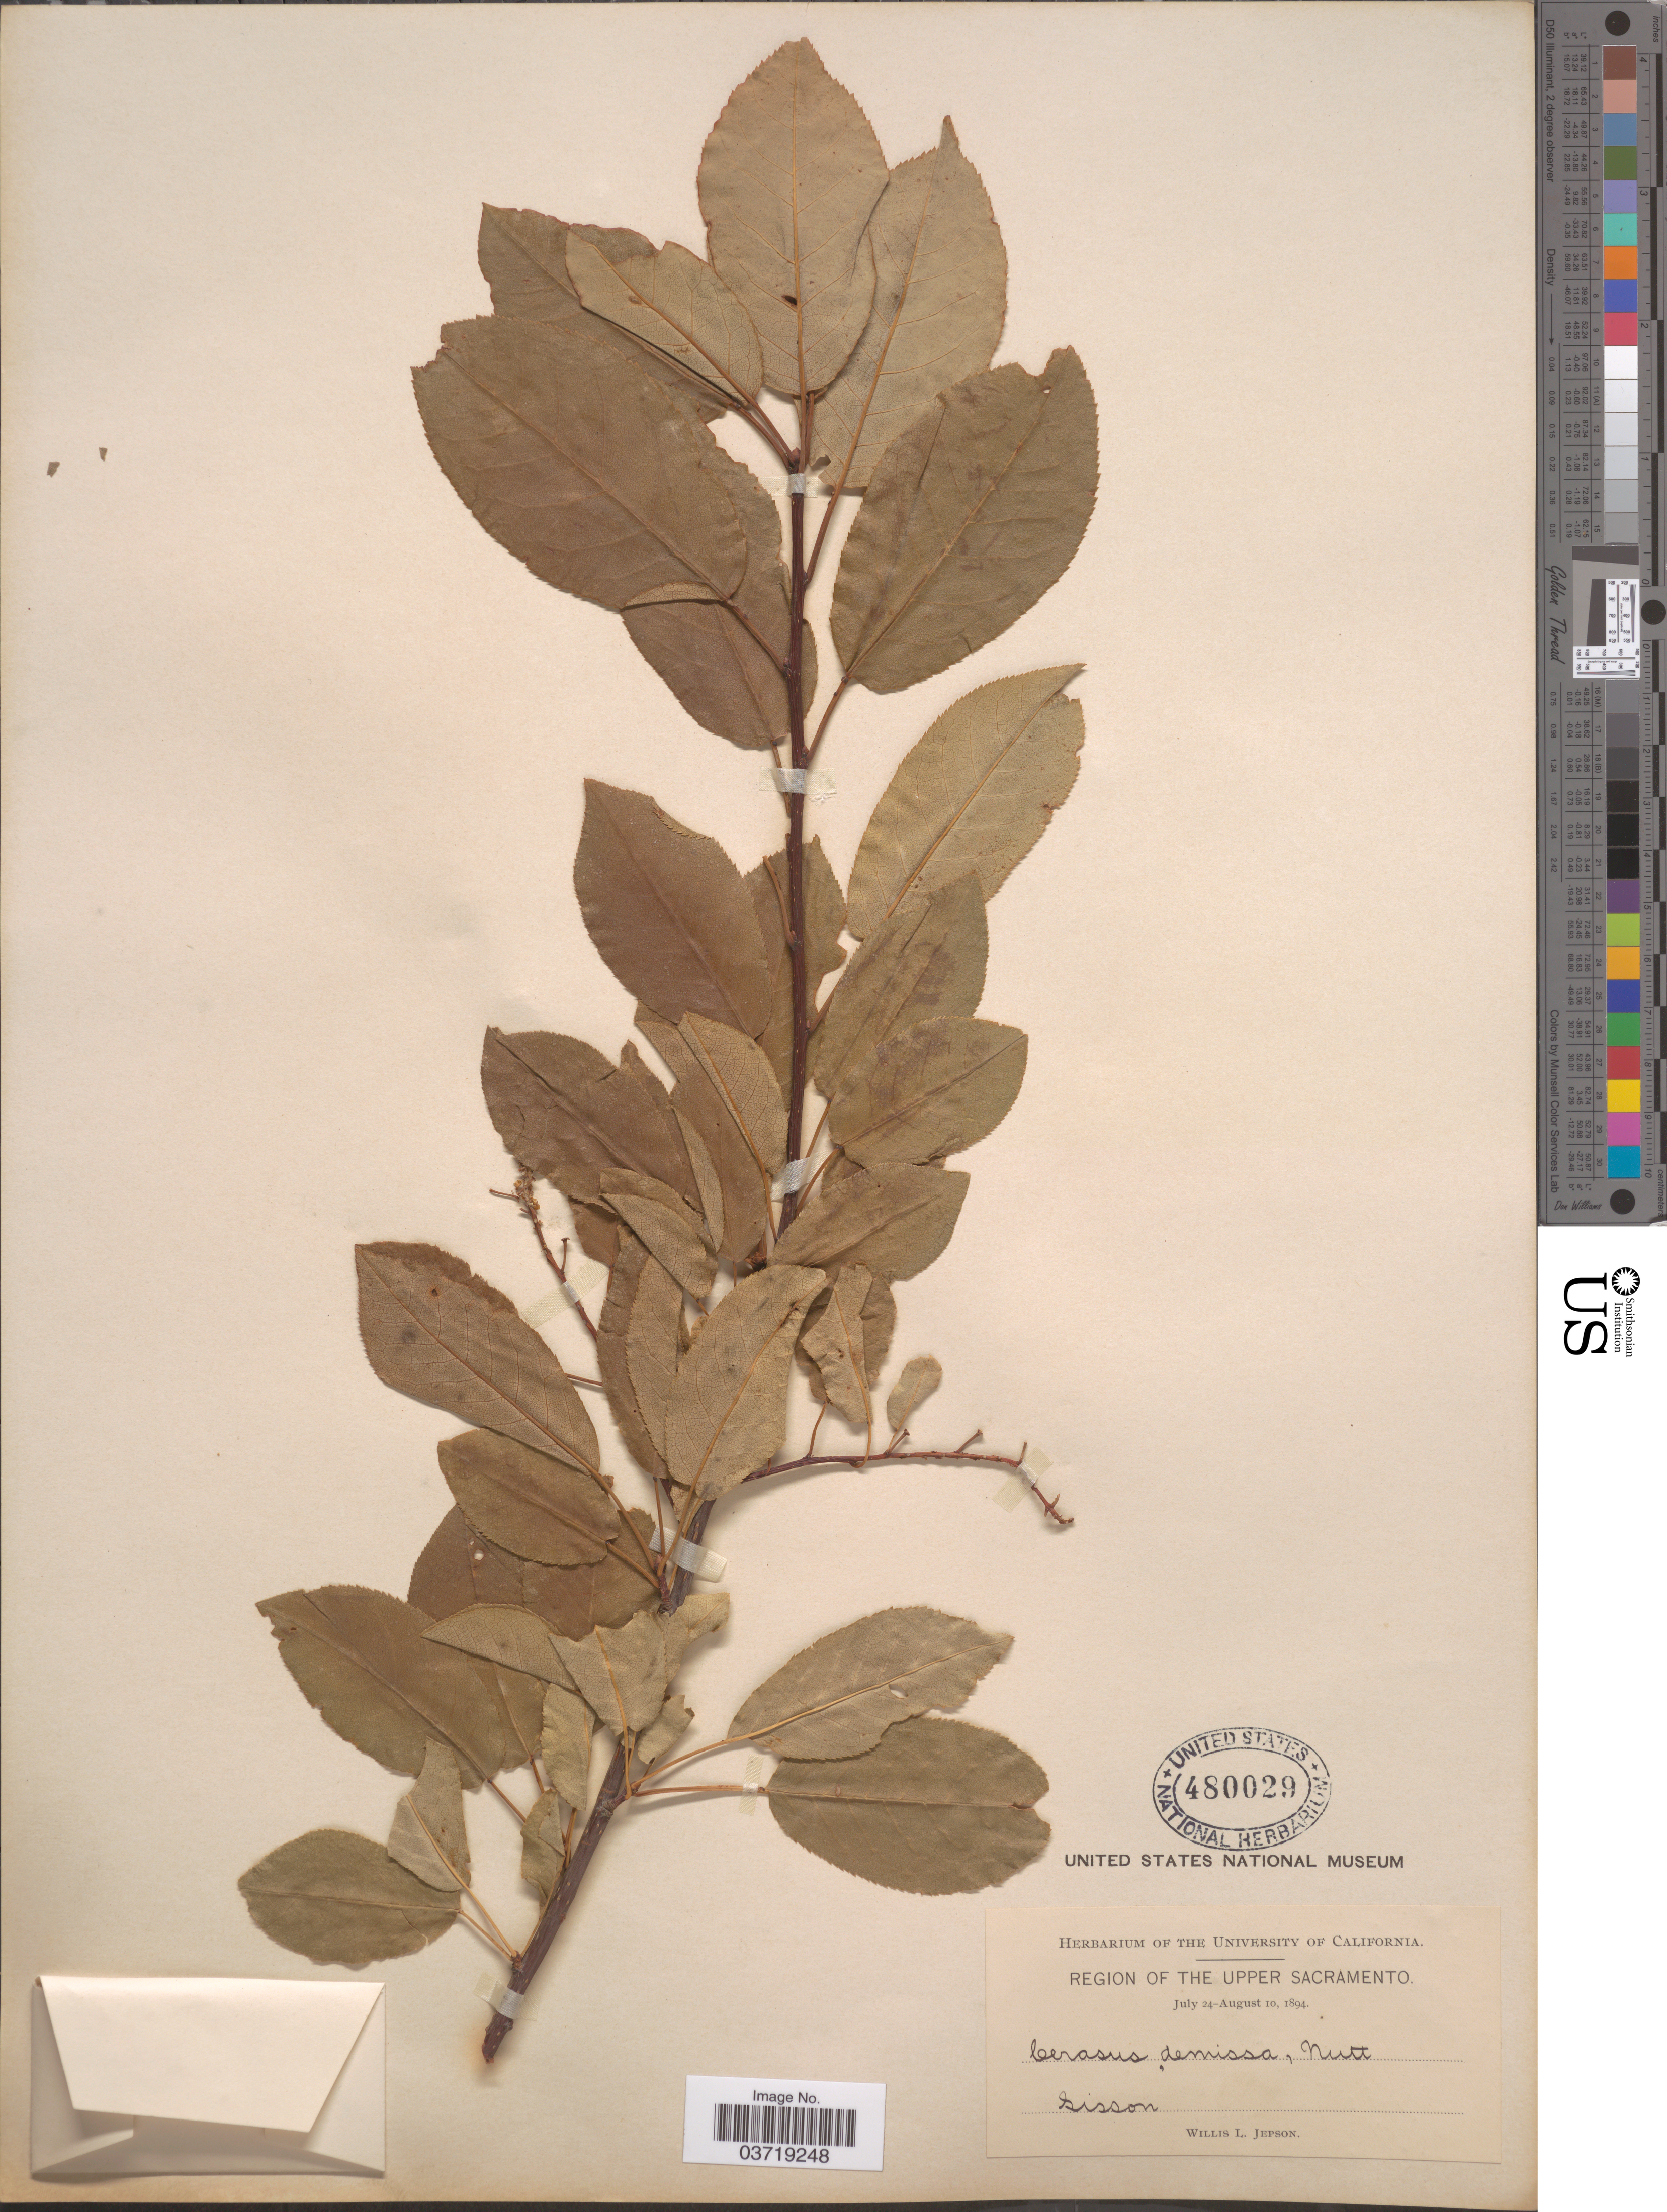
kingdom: Plantae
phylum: Tracheophyta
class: Magnoliopsida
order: Rosales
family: Rosaceae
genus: Prunus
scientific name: Prunus virginiana var. demissa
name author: (Nutt.) Torr.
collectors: W. L. Jepson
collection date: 1894-07-24/1894-08-10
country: United States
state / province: California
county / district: Sacramento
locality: Region of the Upper Sacramento. Sisson.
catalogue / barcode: US 480029